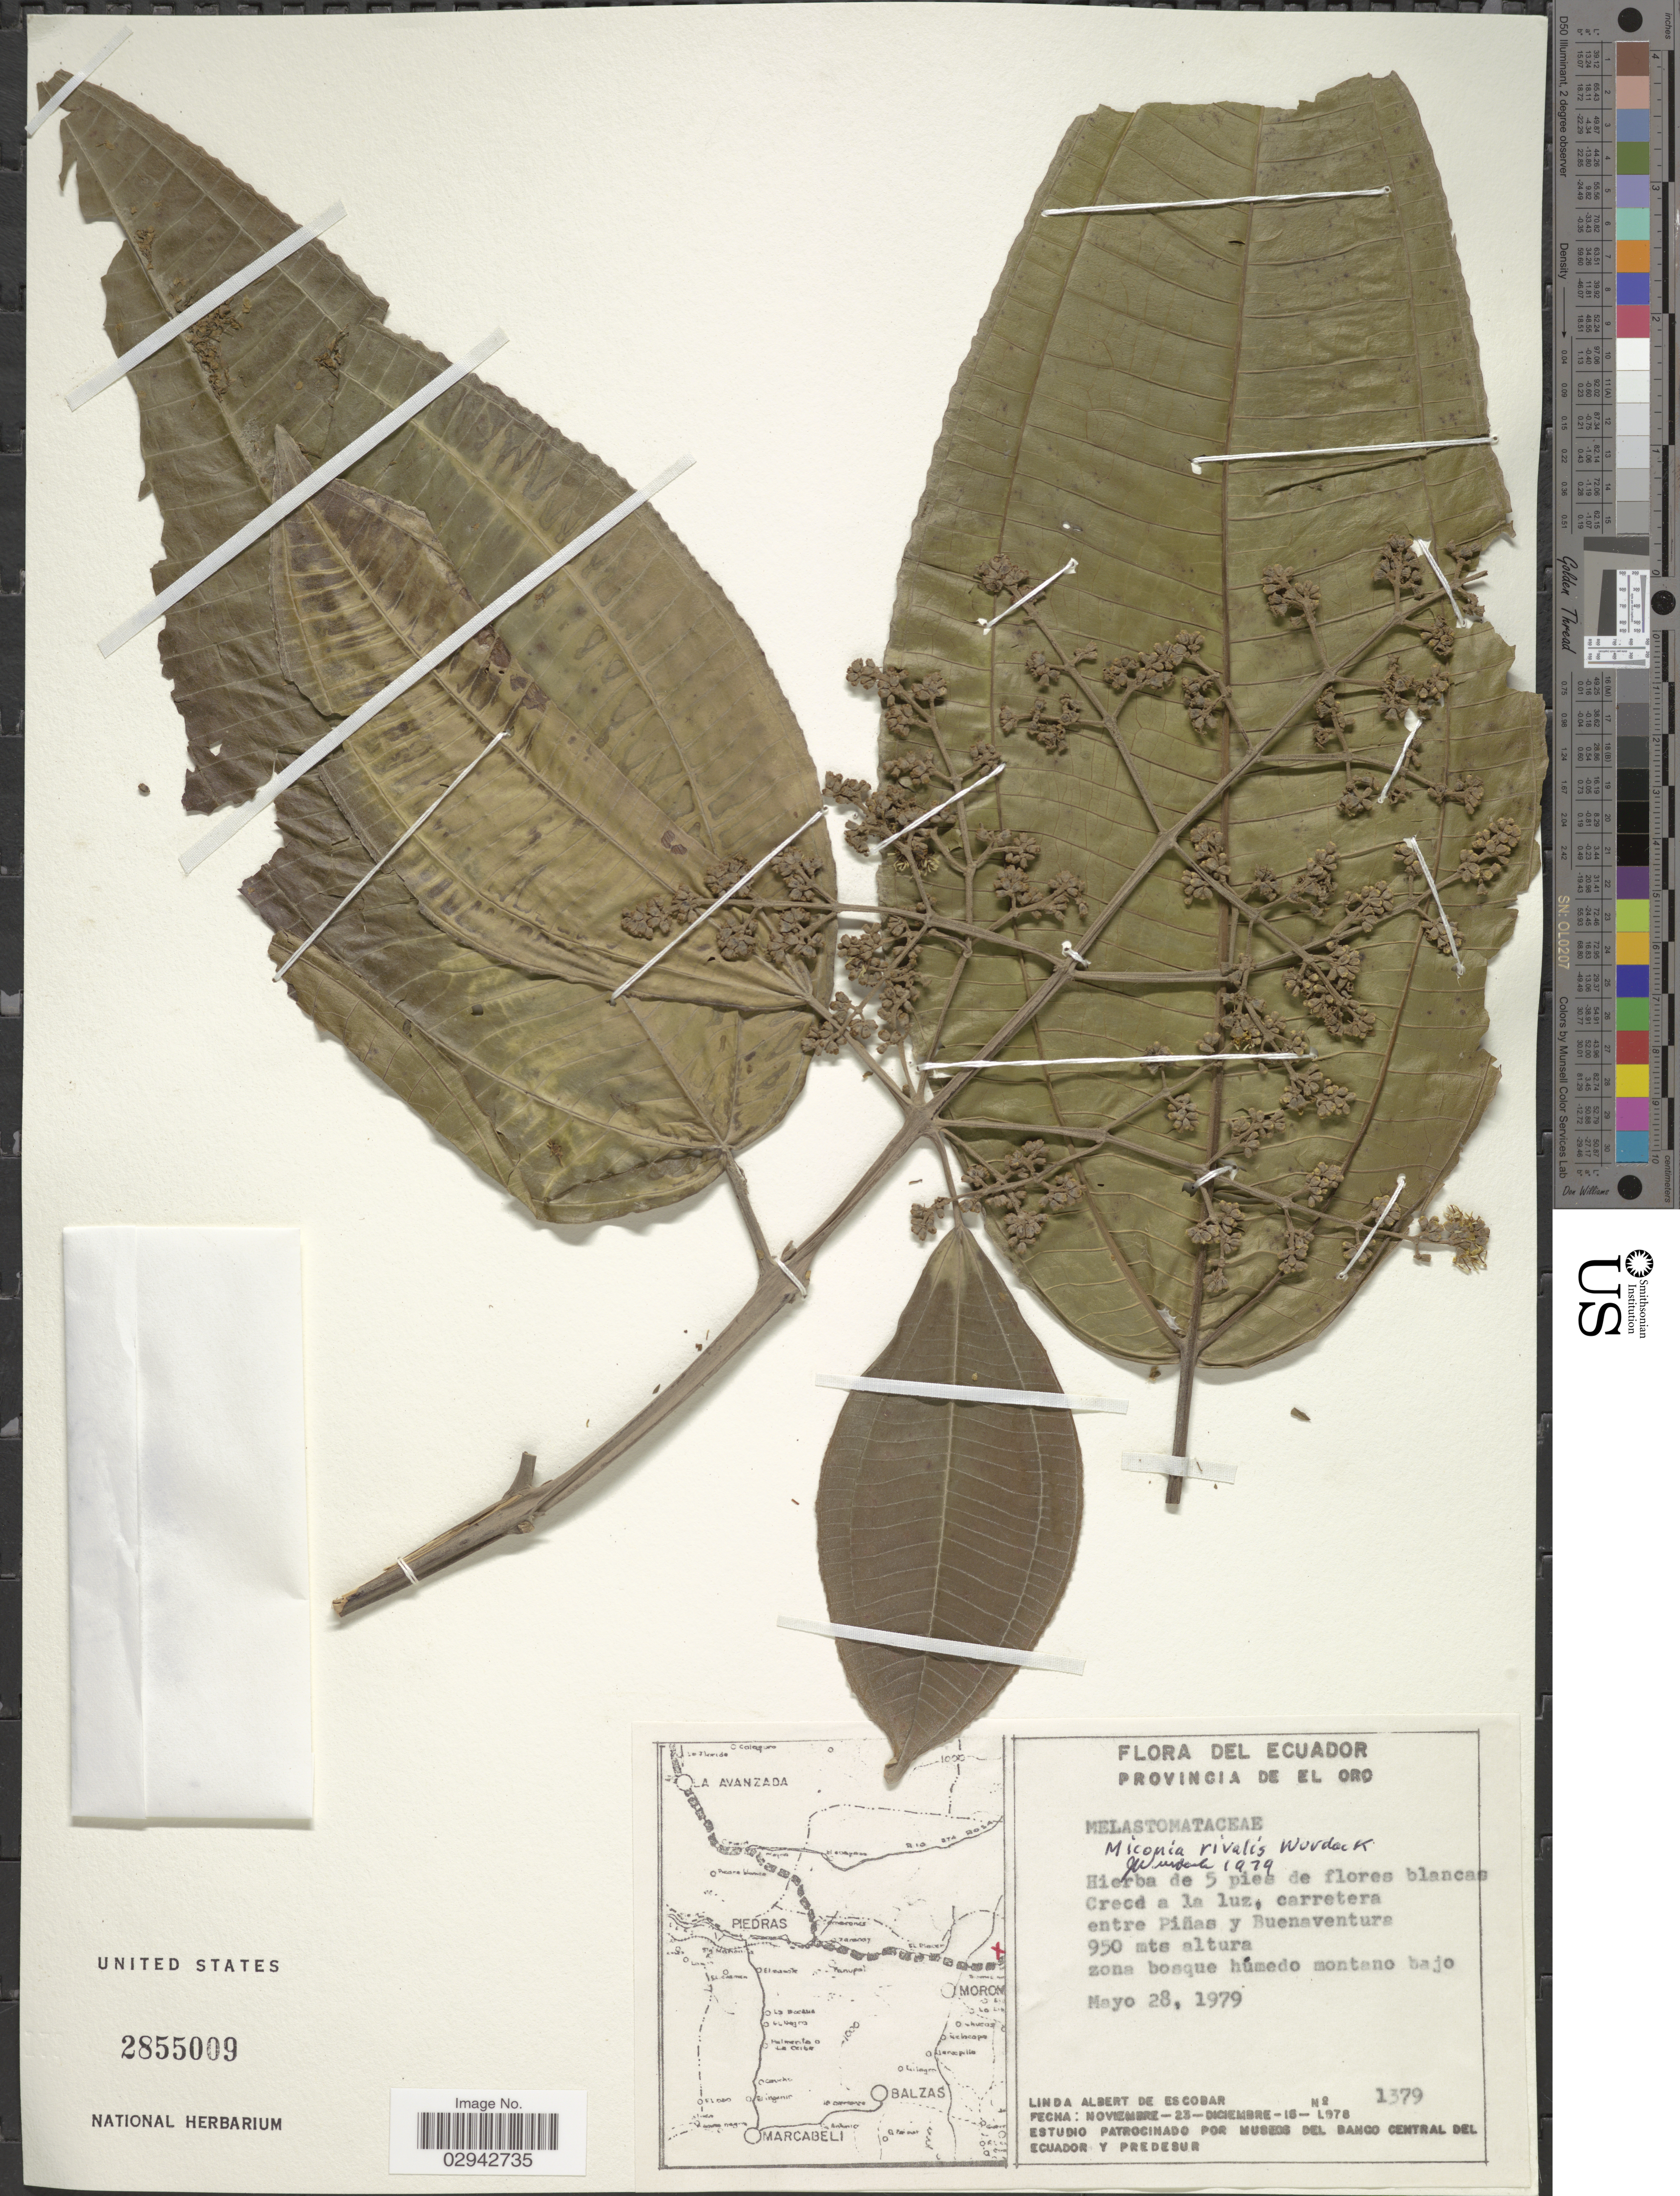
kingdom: Plantae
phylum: Tracheophyta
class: Magnoliopsida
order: Myrtales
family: Melastomataceae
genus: Miconia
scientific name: Miconia rivalis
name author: Wurdack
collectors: L. K. de Escobar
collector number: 1379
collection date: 1978-11-23/1978-12-15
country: Ecuador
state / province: El Oro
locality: Carretera entre Piñas y Buenaventura.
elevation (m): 950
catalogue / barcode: US 2855009